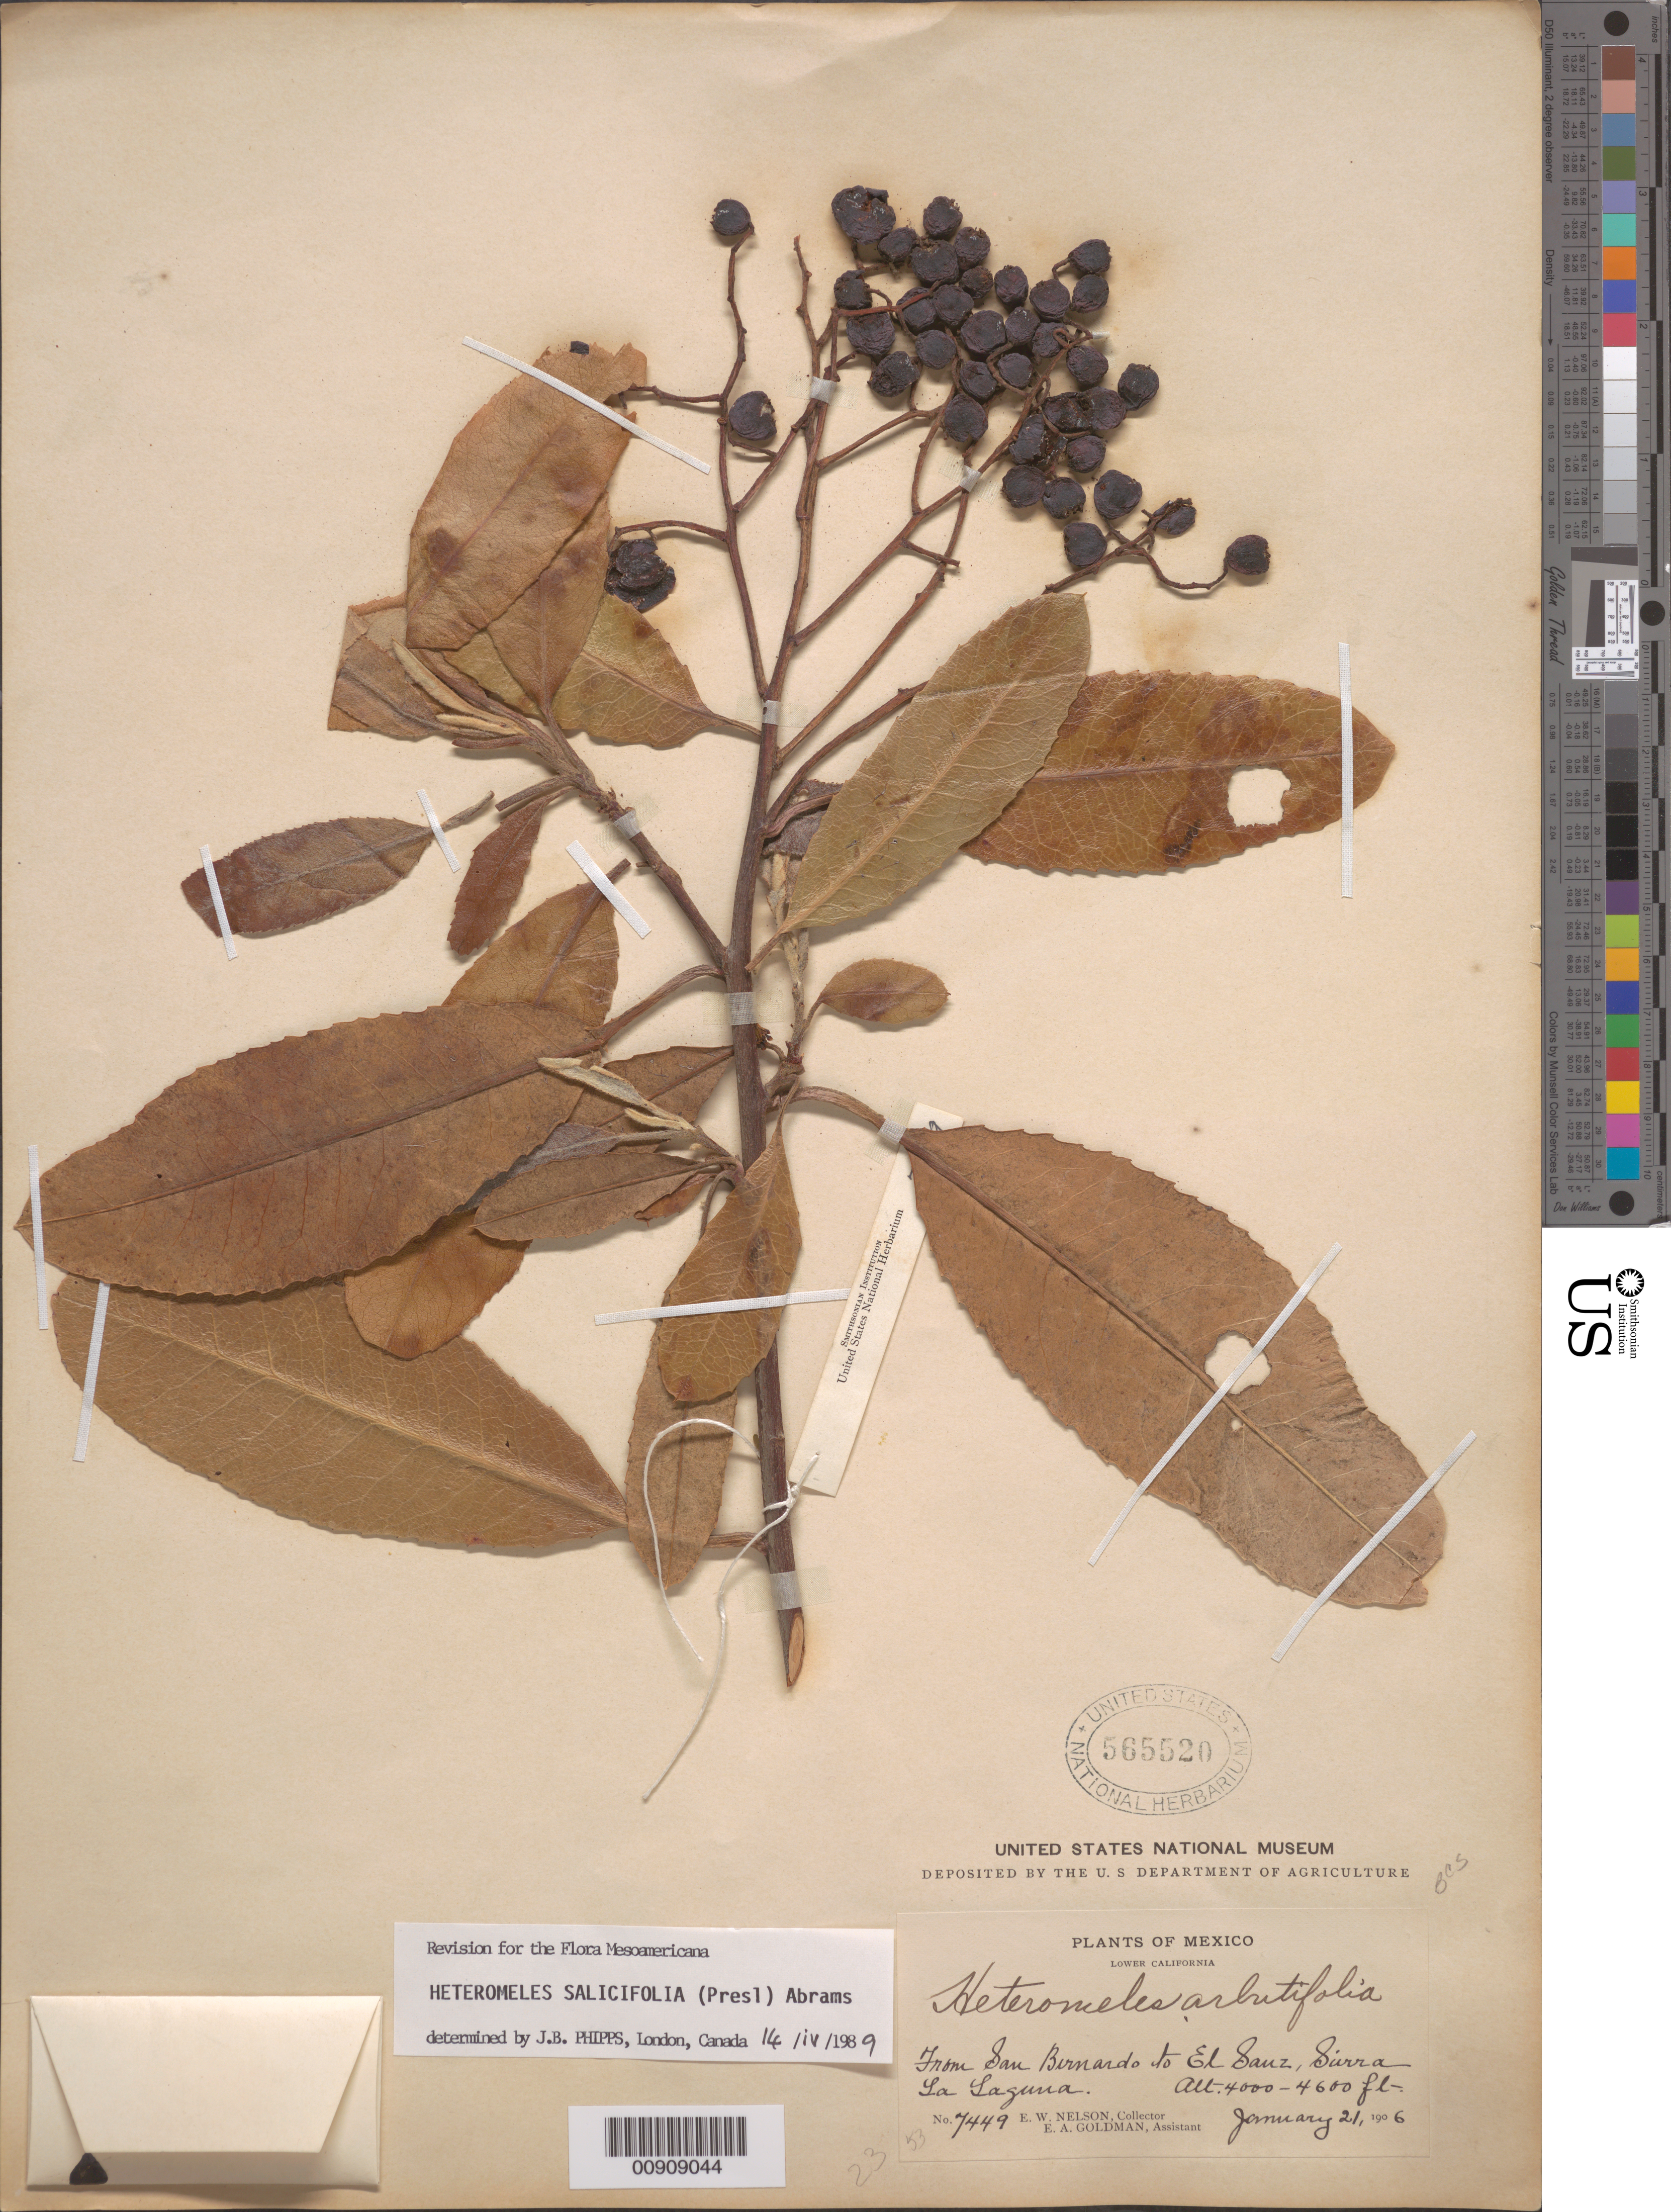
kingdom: Plantae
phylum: Tracheophyta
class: Magnoliopsida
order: Rosales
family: Rosaceae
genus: Heteromeles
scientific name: Heteromeles salicifolia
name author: (C. Presl) Abrams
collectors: E. W. Nelson & E. A. Goldman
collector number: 7449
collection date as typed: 21 Jan 1906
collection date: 1906-01-21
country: Mexico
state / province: Baja California Sur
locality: From San Bernardo to El Sauz, Sierra La Laguna. Lower California.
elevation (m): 1219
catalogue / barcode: US 565520